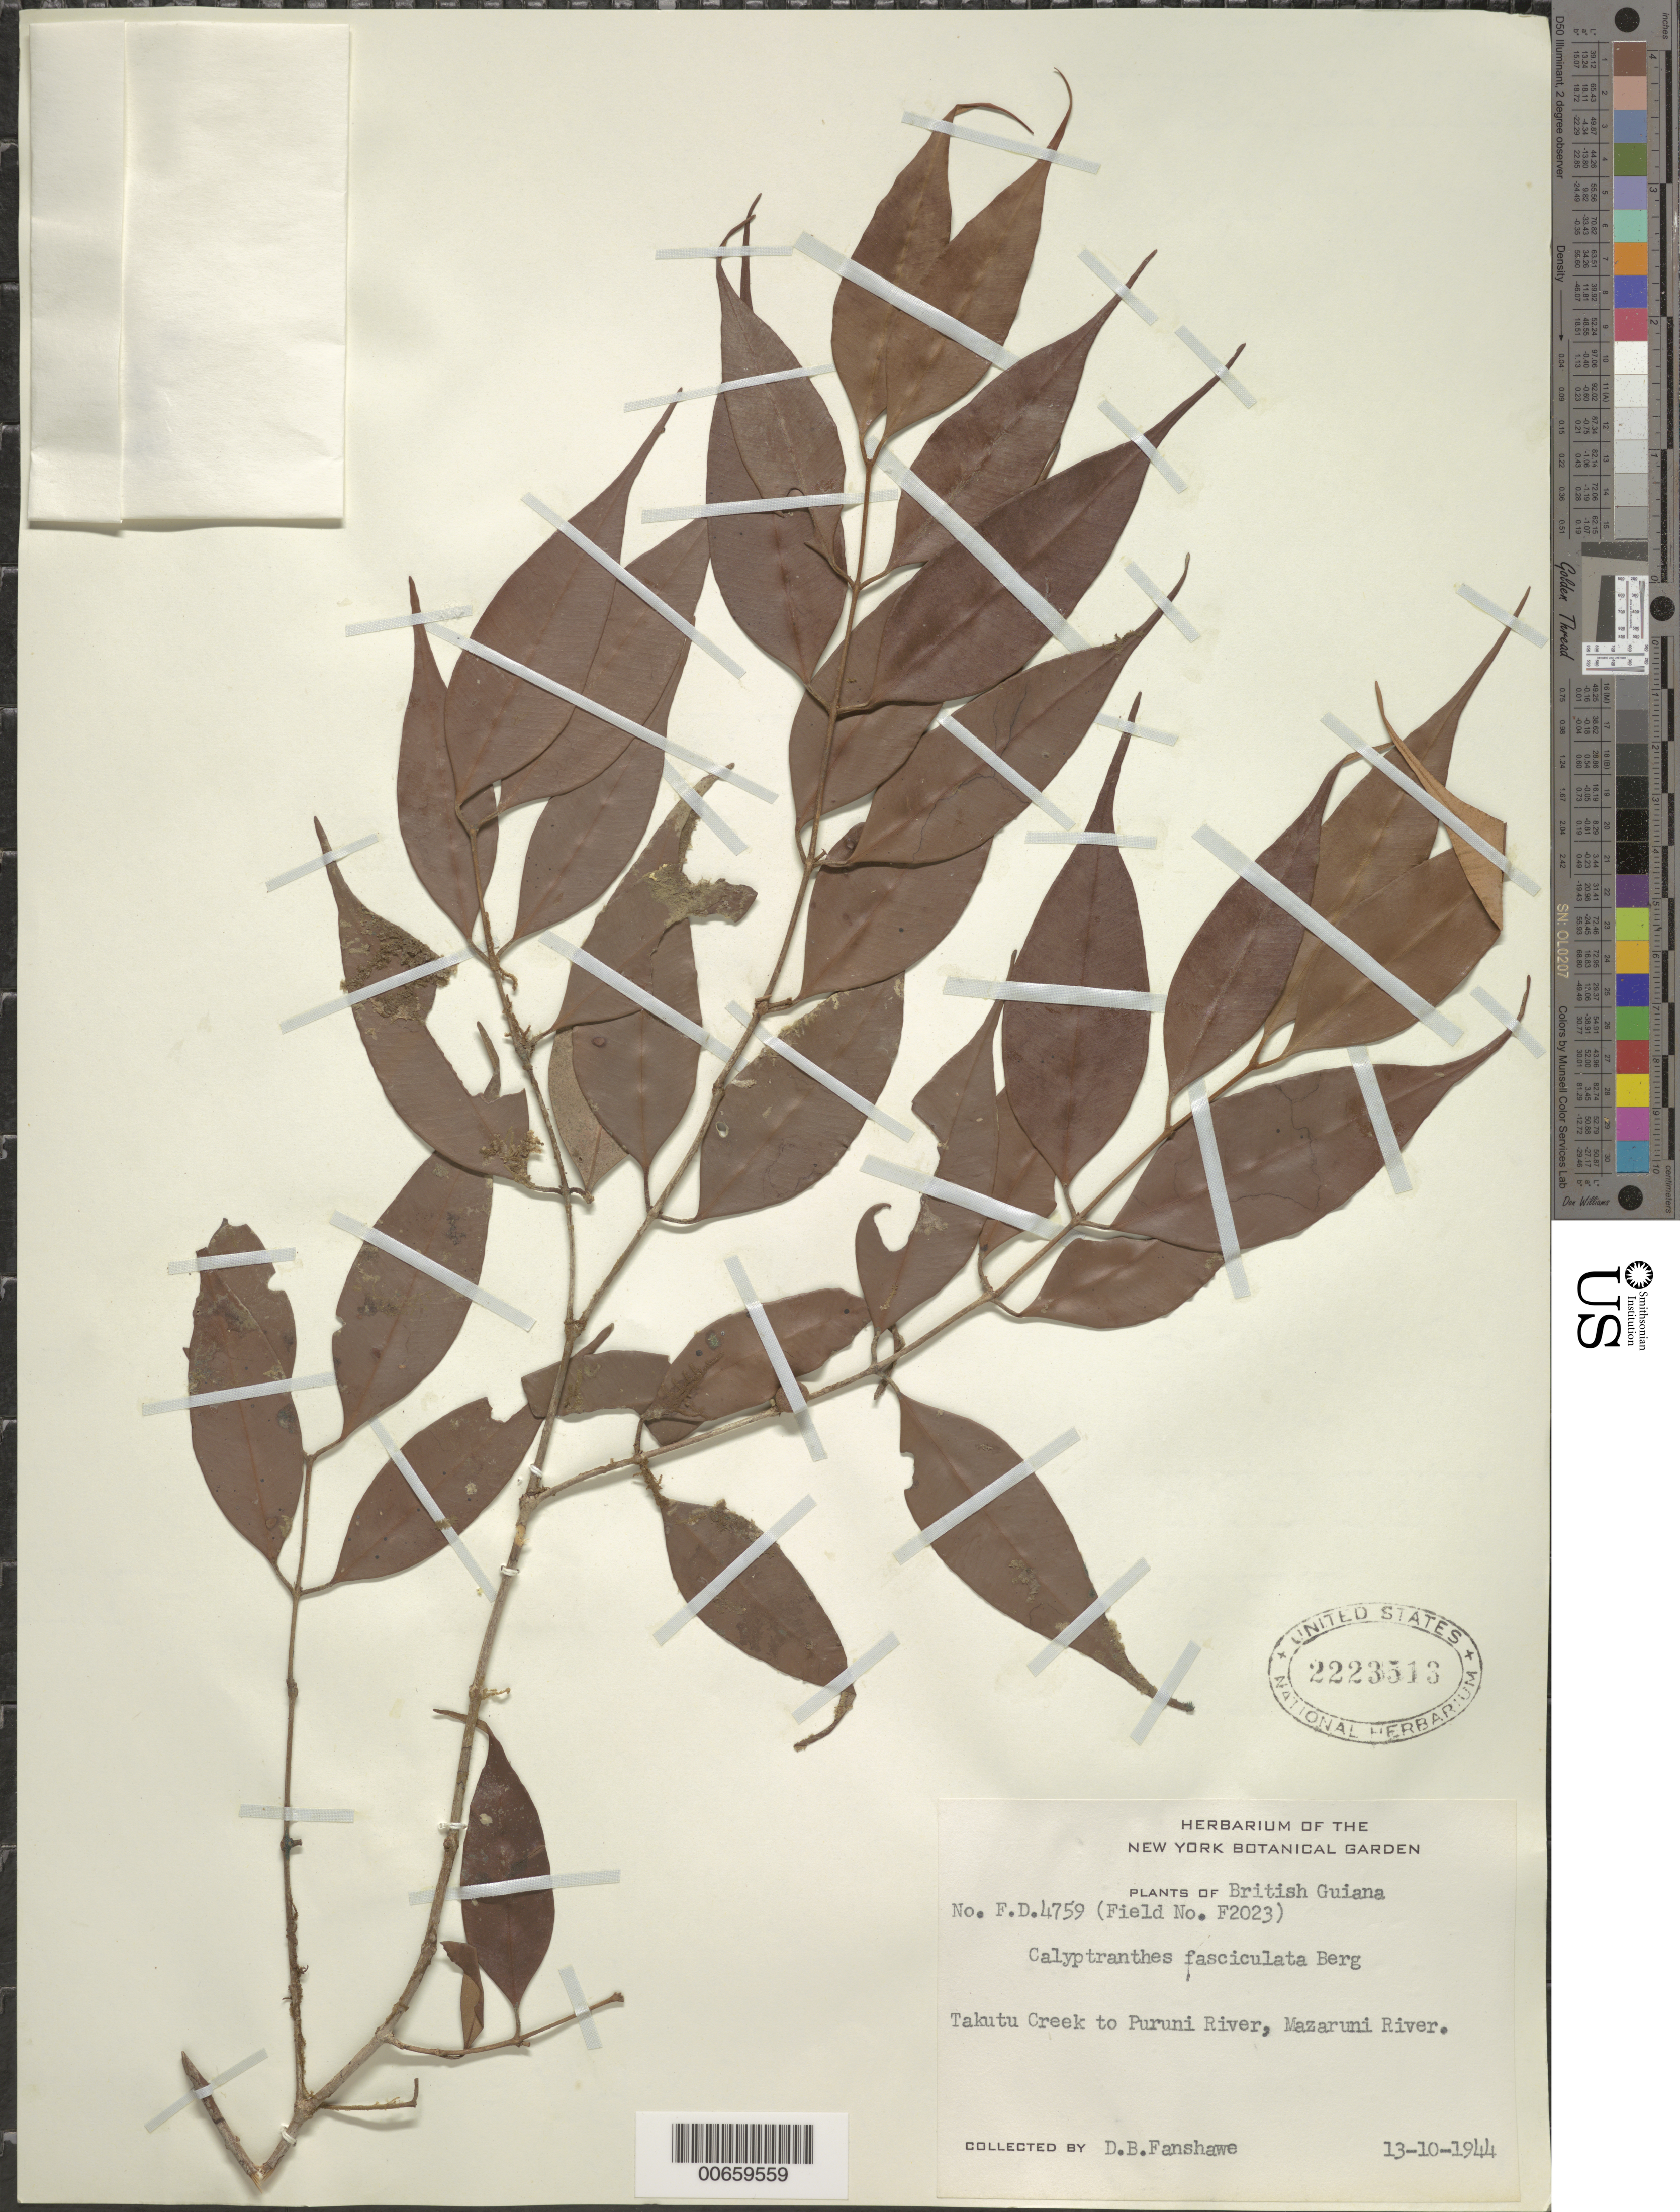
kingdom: Plantae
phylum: Tracheophyta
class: Magnoliopsida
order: Myrtales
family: Myrtaceae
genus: Myrcia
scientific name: Myrcia fasciculata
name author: (O. Berg) K. Campbell & K. Samra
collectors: D. B. Fanshawe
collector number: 4759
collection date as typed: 13-Oct-44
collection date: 1944-10-13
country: Guyana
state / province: U. Takutu-U. Essequibo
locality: Takutu Creek to Puruni River, Mazaruni River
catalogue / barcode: US 2223513